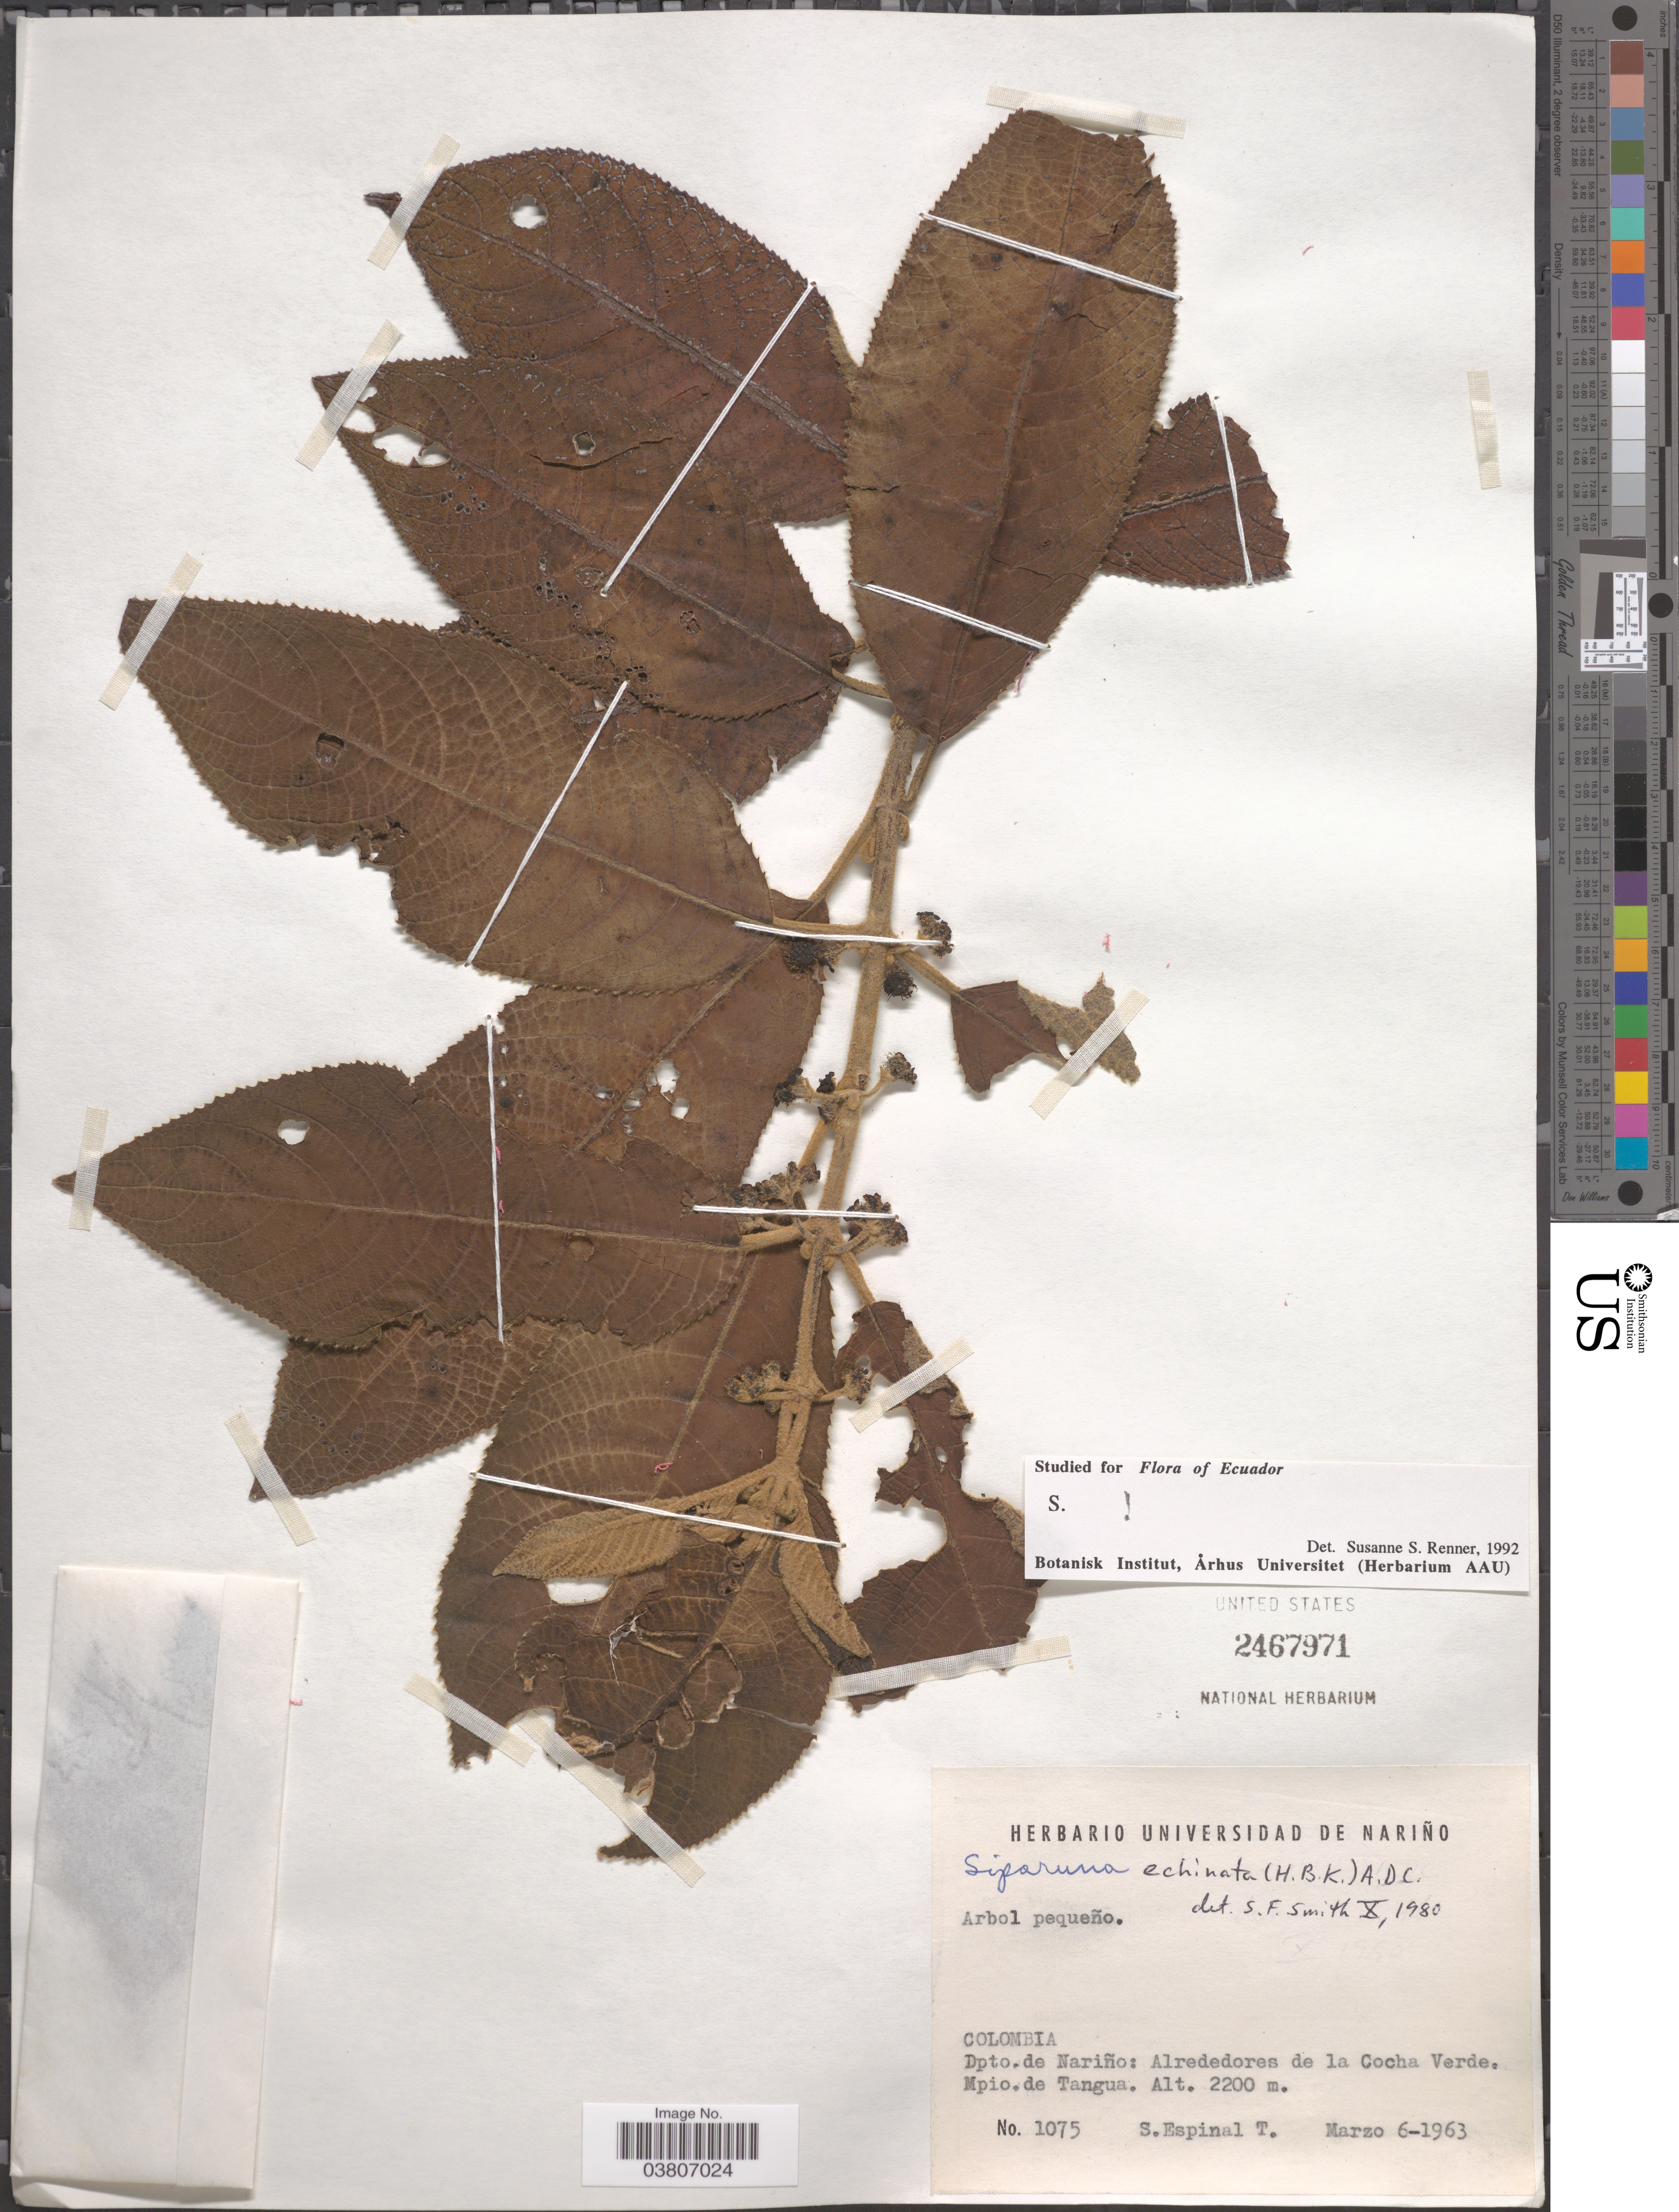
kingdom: Plantae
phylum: Tracheophyta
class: Magnoliopsida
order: Laurales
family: Siparunaceae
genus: Siparuna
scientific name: Siparuna echinata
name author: (Kunth) A. DC.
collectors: S. Espinal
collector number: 1075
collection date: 1963-03-06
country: Colombia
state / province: Nariño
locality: Dpto. de Nariño: Alrededores de la Cocha Verde. Mpio. de Tangua.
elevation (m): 2200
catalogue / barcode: US 2467971